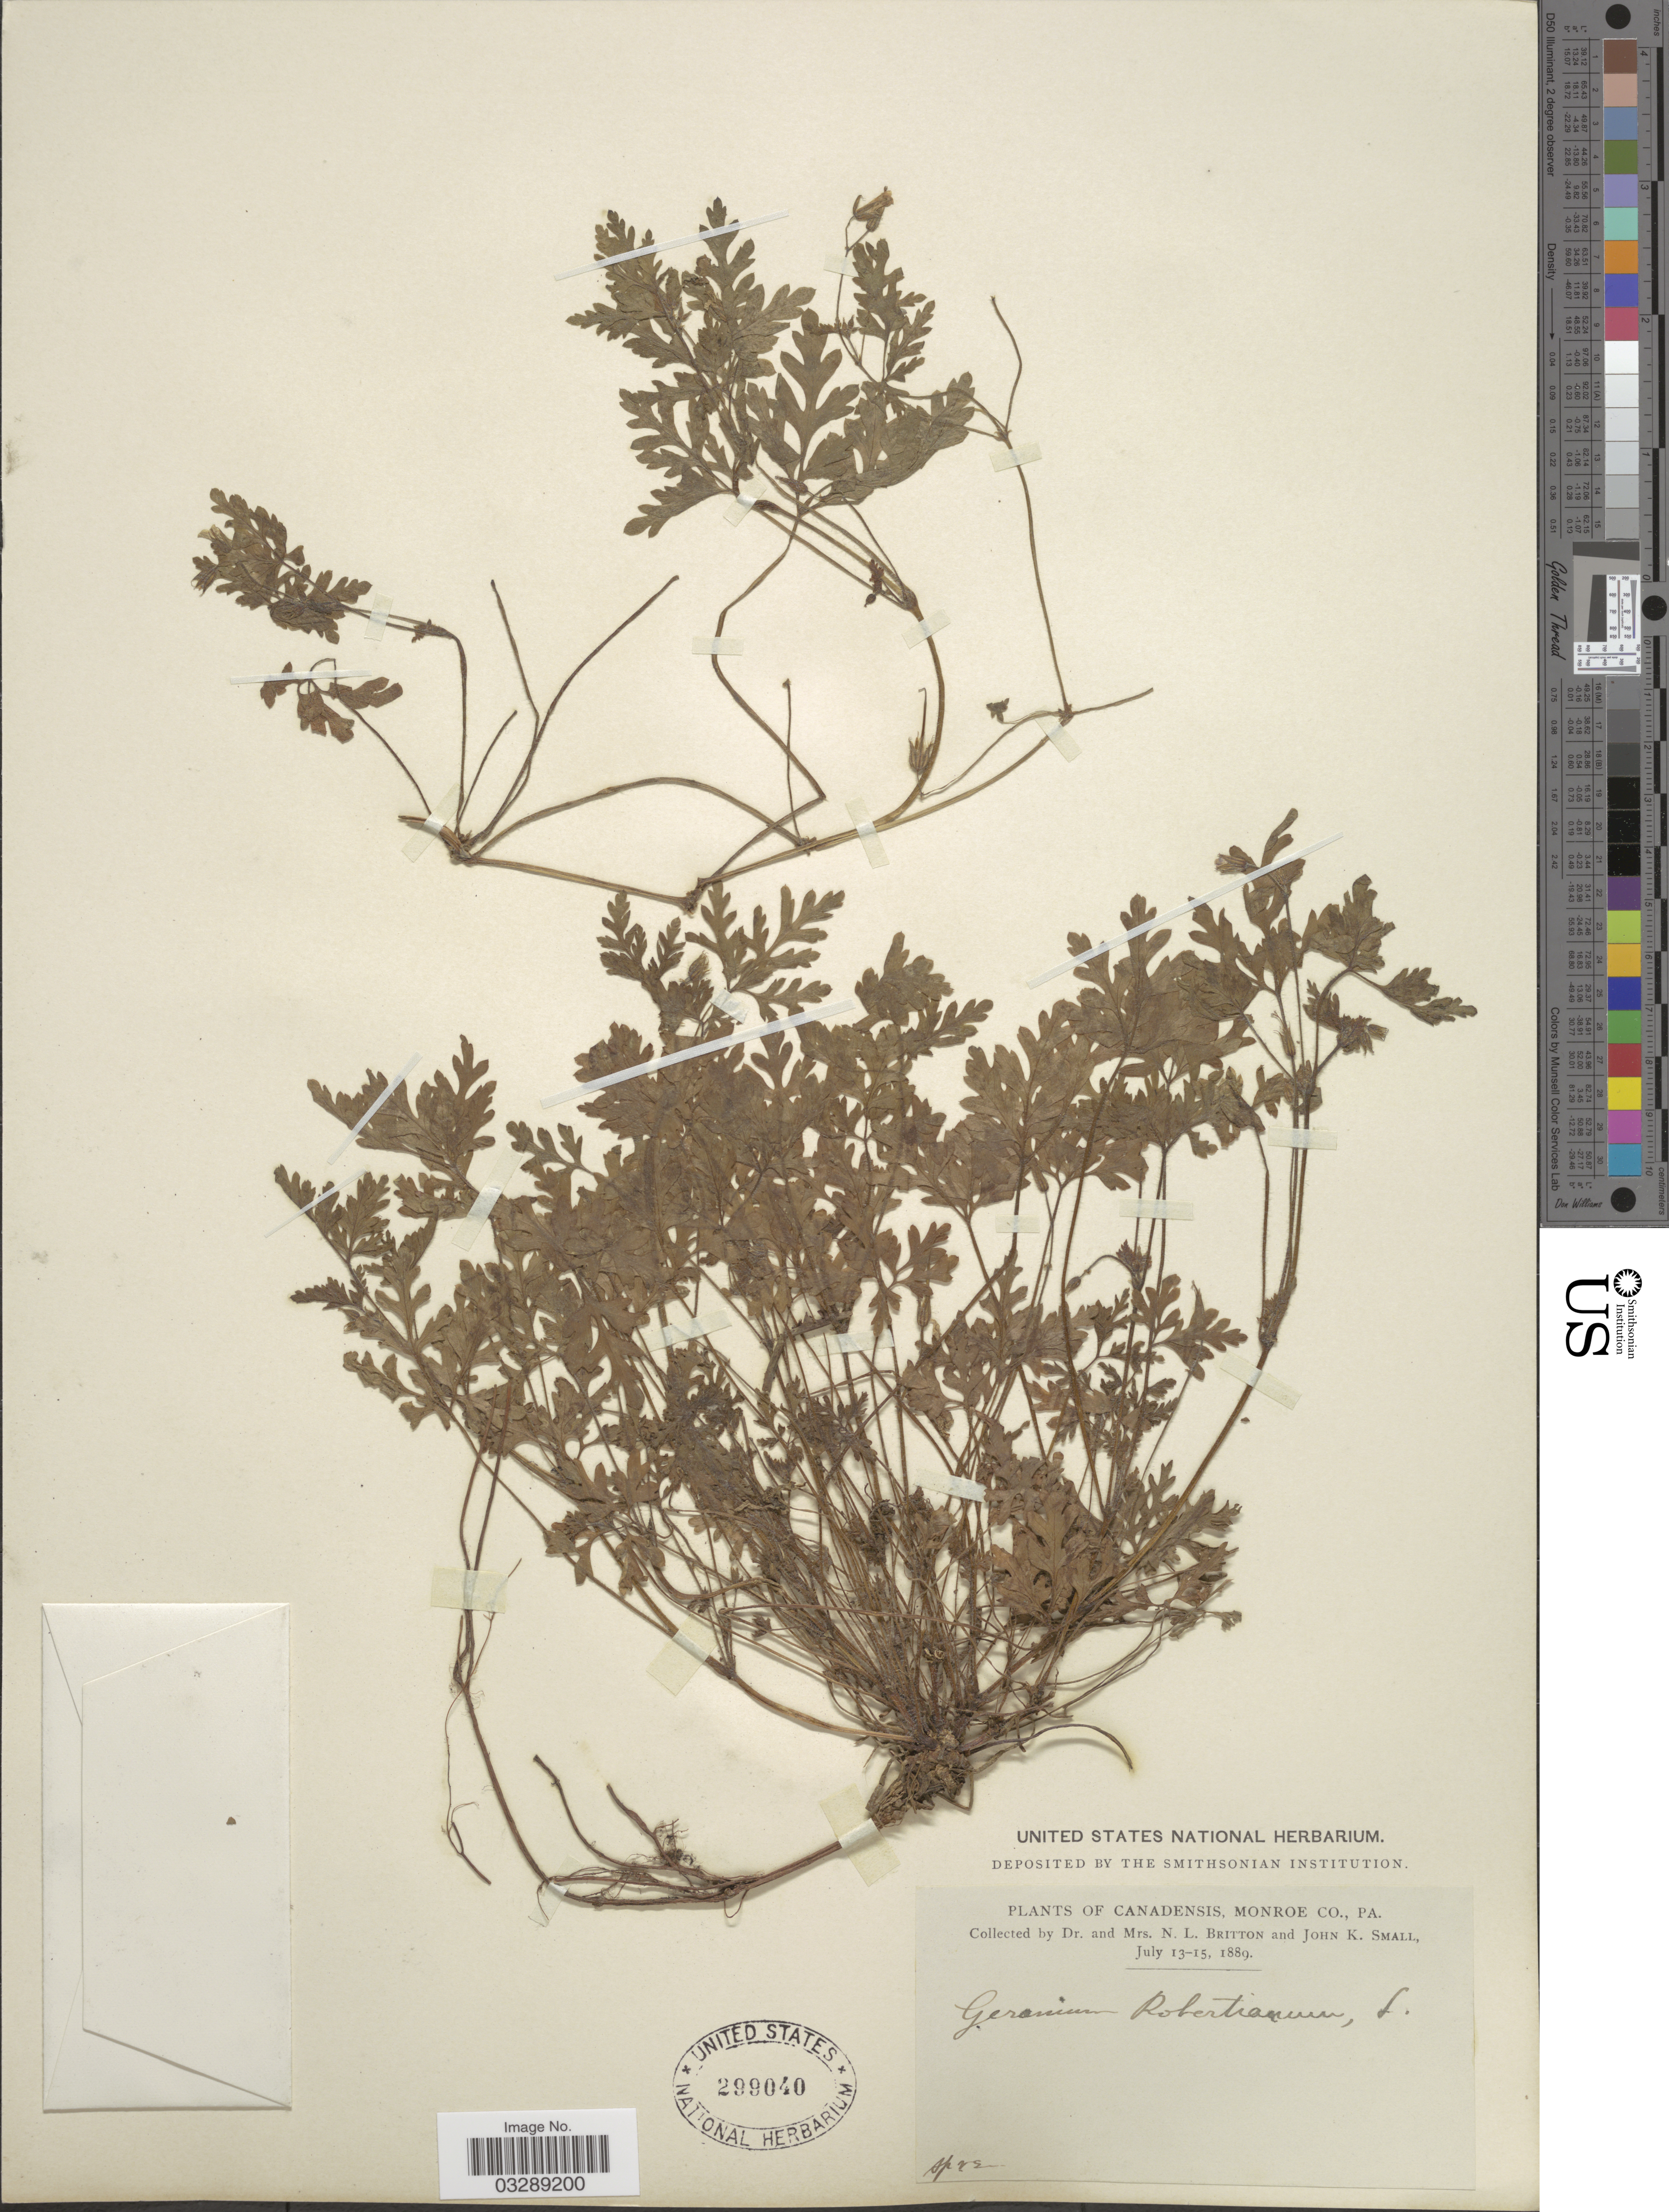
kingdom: Plantae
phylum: Tracheophyta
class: Magnoliopsida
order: Geraniales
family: Geraniaceae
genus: Geranium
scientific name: Geranium robertianum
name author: L.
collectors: N. Britton & J. K. Small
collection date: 1889-07-13/1889-07-15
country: United States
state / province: Pennsylvania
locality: Canadensis, Monroe Co.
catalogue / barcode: US 299040